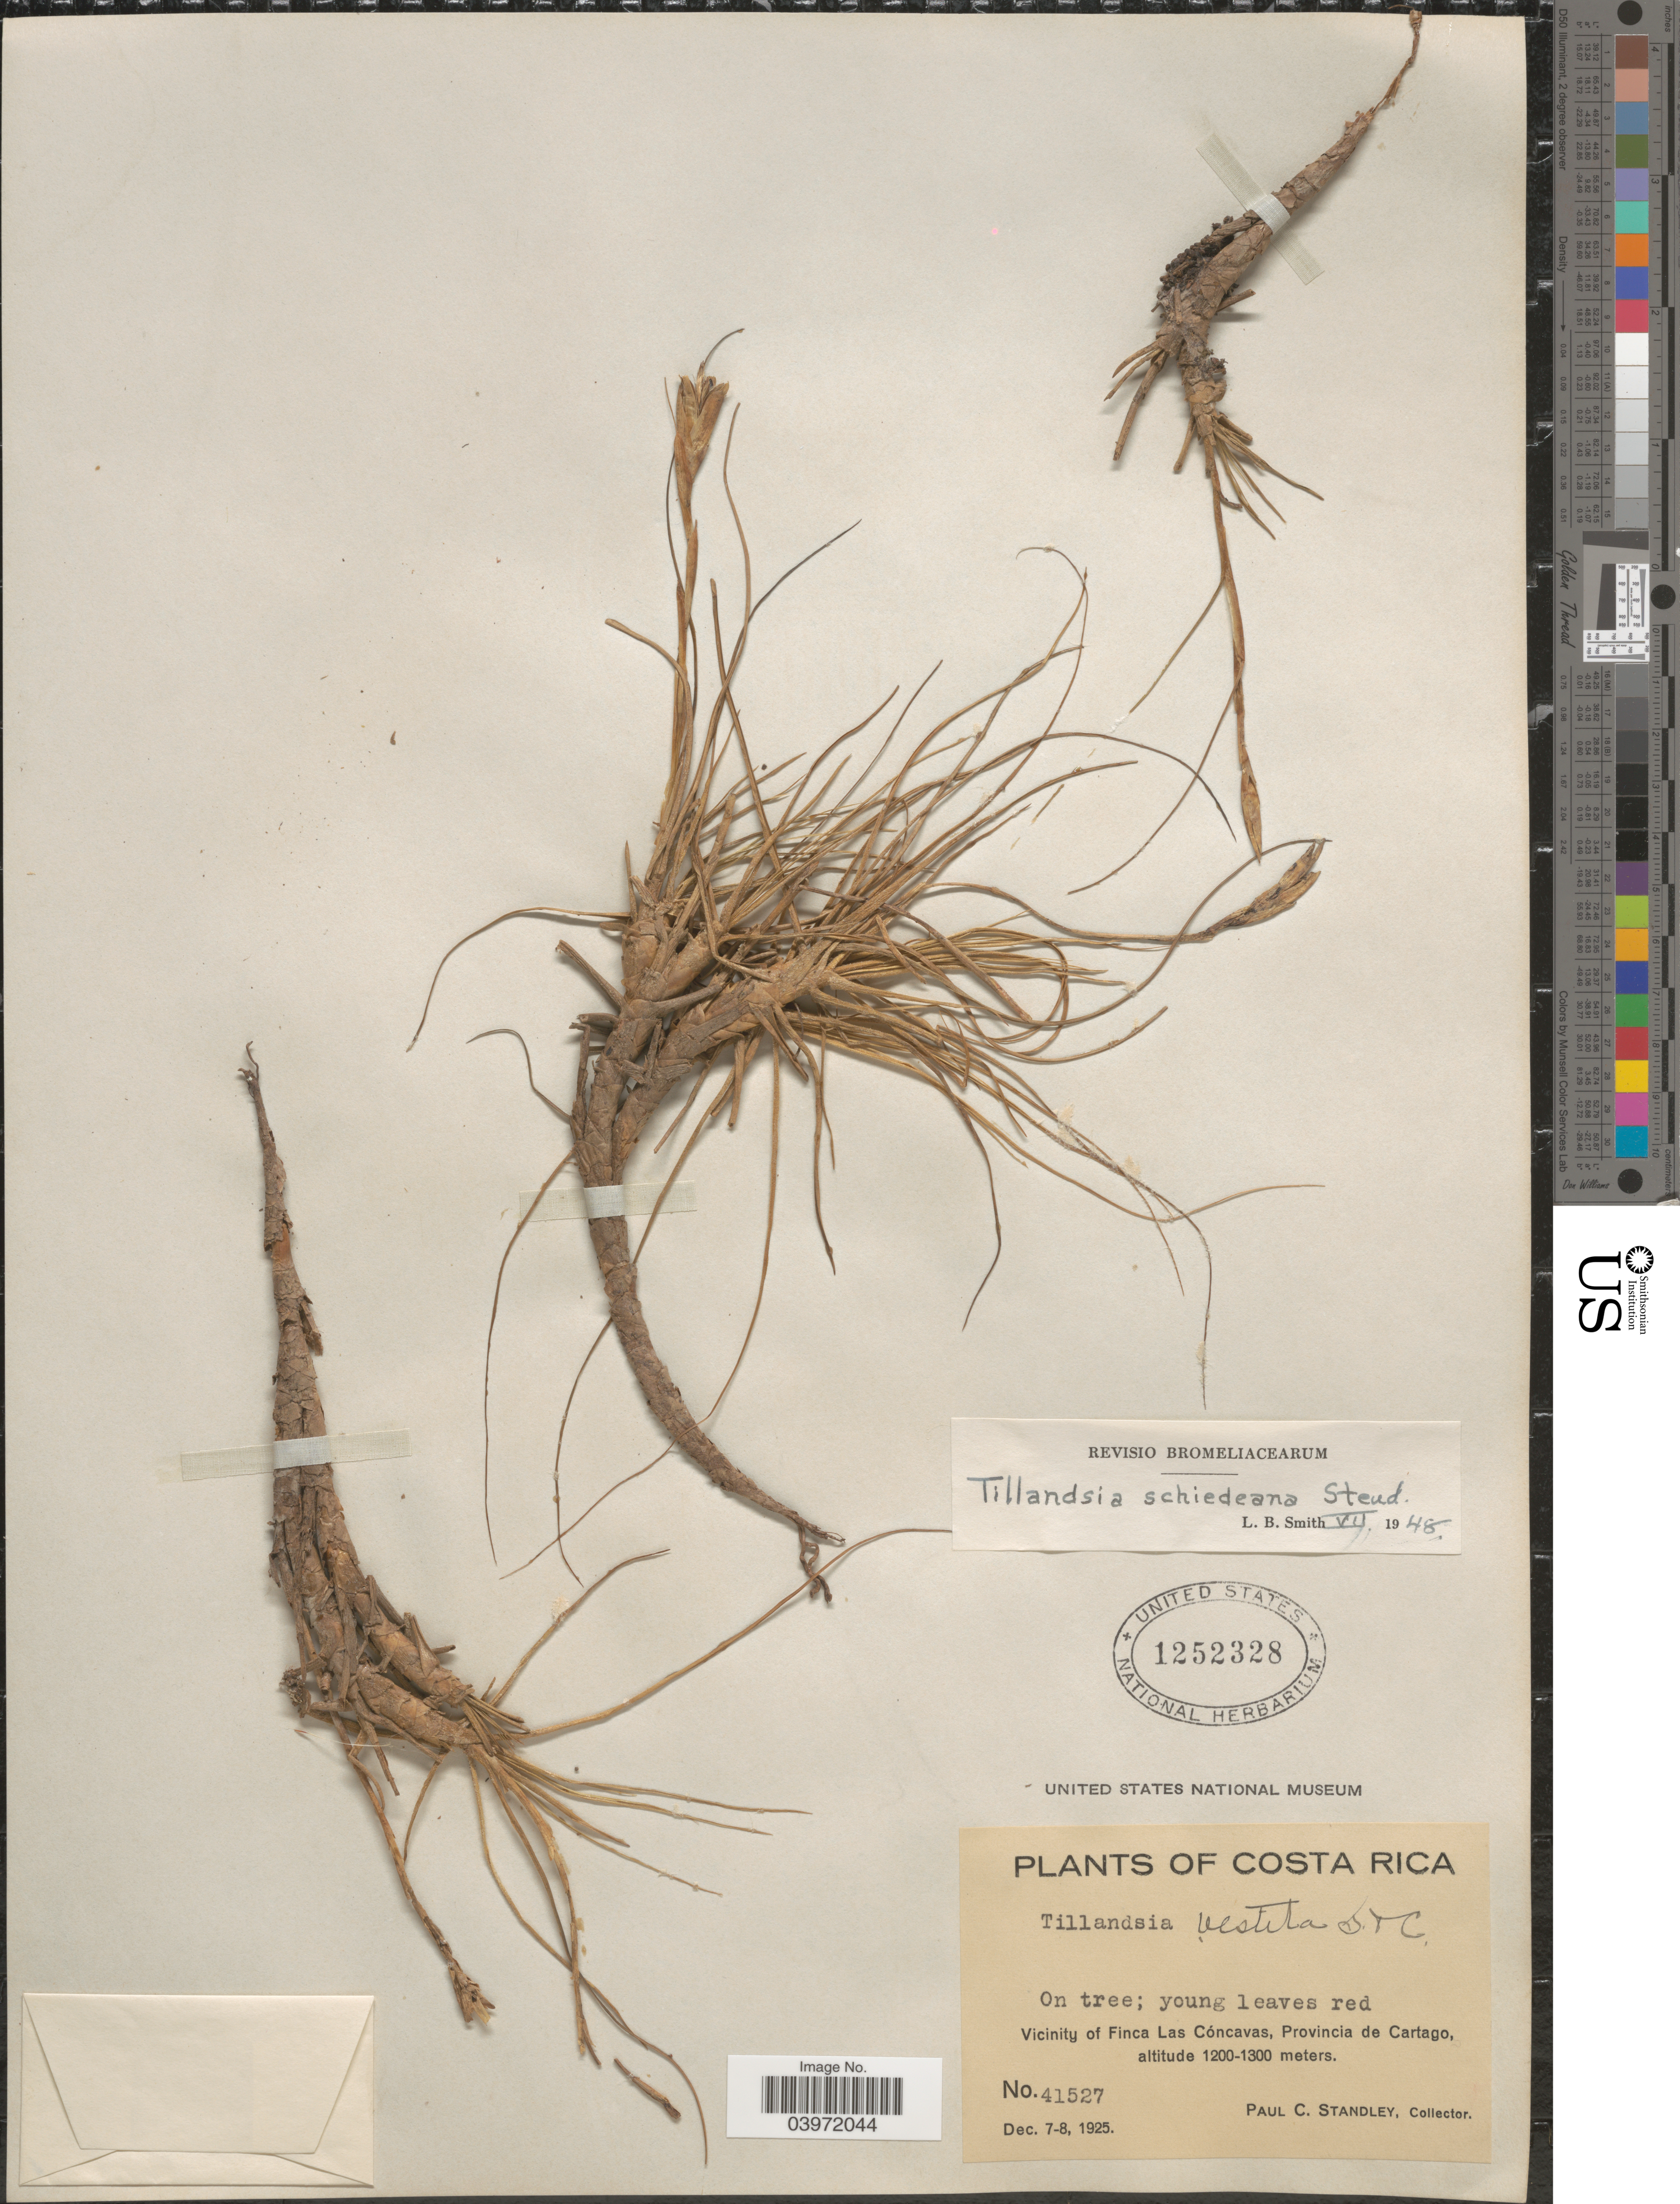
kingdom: Plantae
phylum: Tracheophyta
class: Liliopsida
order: Poales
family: Bromeliaceae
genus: Tillandsia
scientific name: Tillandsia schiedeana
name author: Steud.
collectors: P. C. Standley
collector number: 41527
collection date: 1925-12-07/1925-12-08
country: Costa Rica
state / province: Cartago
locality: Vicinity of Finca Las Cóncavas.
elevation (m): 1200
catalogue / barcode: US 1252328